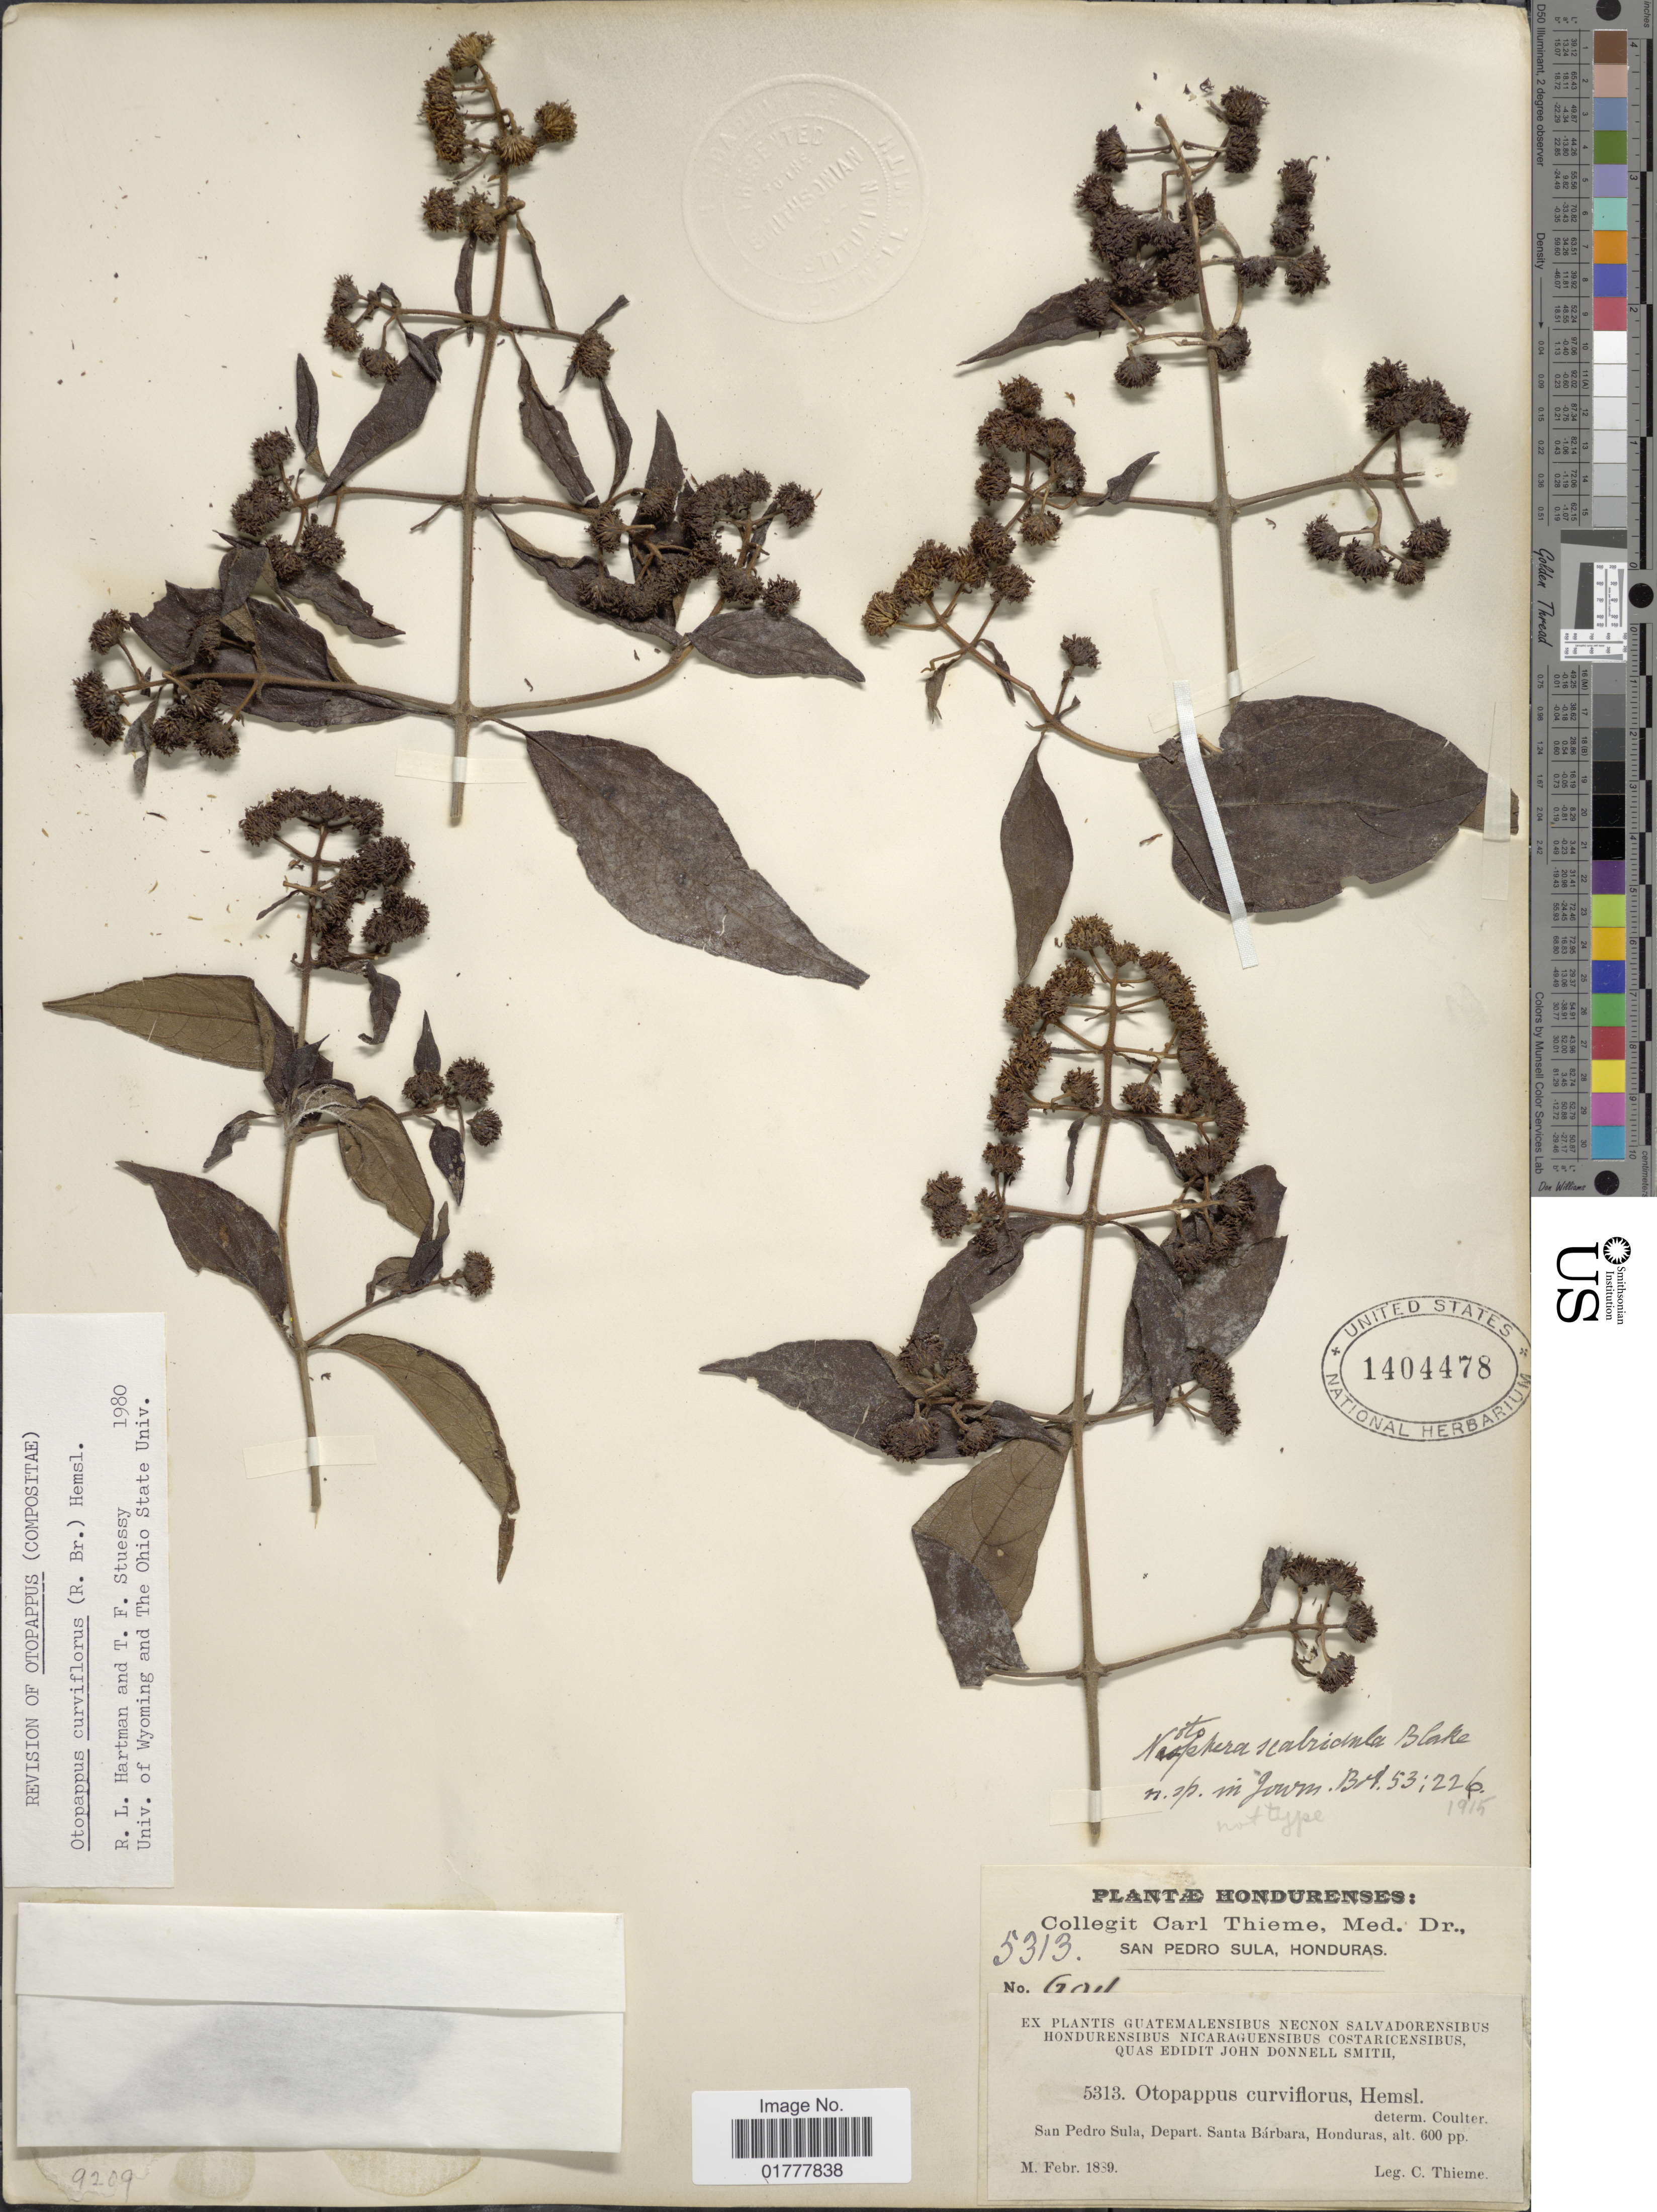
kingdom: Plantae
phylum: Tracheophyta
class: Magnoliopsida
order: Asterales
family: Asteraceae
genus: Otopappus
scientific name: Otopappus curviflorus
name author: (R. Br.) Hemsl.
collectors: C. Thieme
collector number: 5313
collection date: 1889-02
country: Honduras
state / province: Santa Bárbara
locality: San Pedro Sula, Depart. Santa Barbara, Honduras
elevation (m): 183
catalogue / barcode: US 1404478